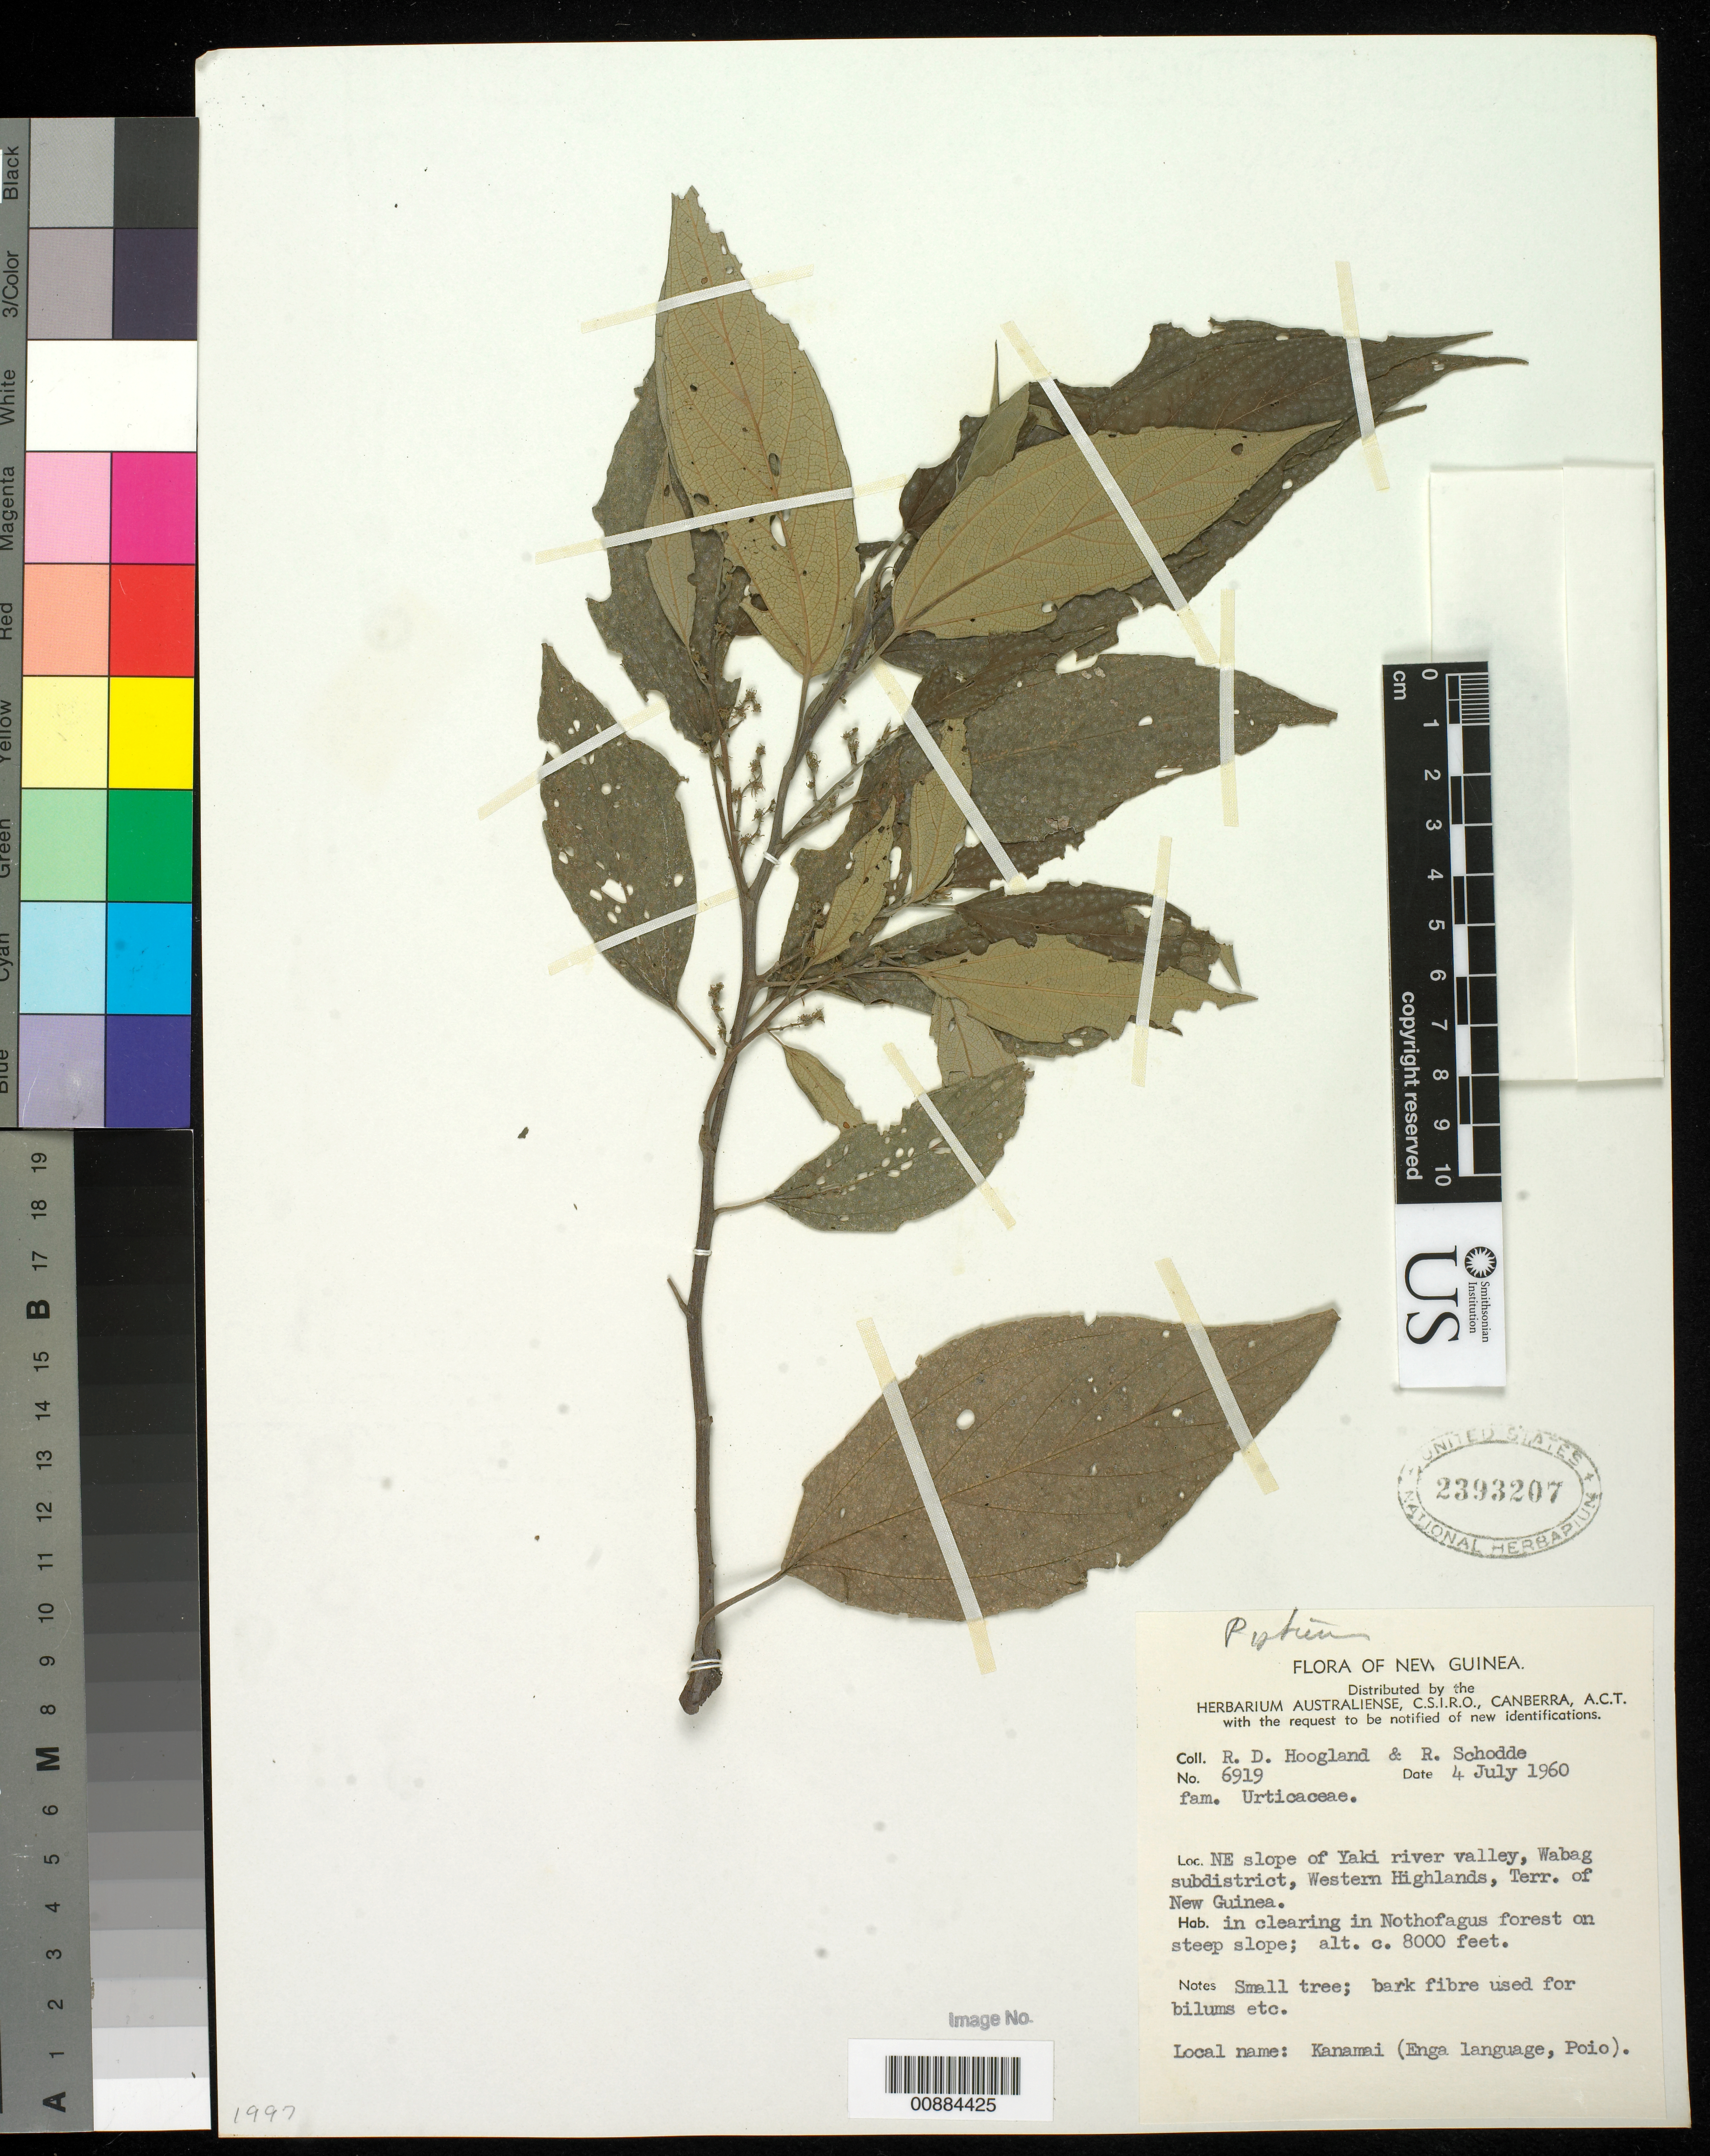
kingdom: Plantae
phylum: Tracheophyta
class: Magnoliopsida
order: Rosales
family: Urticaceae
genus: Pipturus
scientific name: Pipturus sp.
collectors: R. D. Hoogland & R. Schodde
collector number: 6916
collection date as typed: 04 Jul 1960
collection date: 1960-07-04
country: Papua New Guinea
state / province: enga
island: New Guinea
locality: New Guinea, NE Slope of Yaki river valley, Wabag subdistrict, Western Highlands, Terr. Of New Guinea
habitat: in clearing in Nothofagus forest on steep slope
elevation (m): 2438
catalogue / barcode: US 2393207